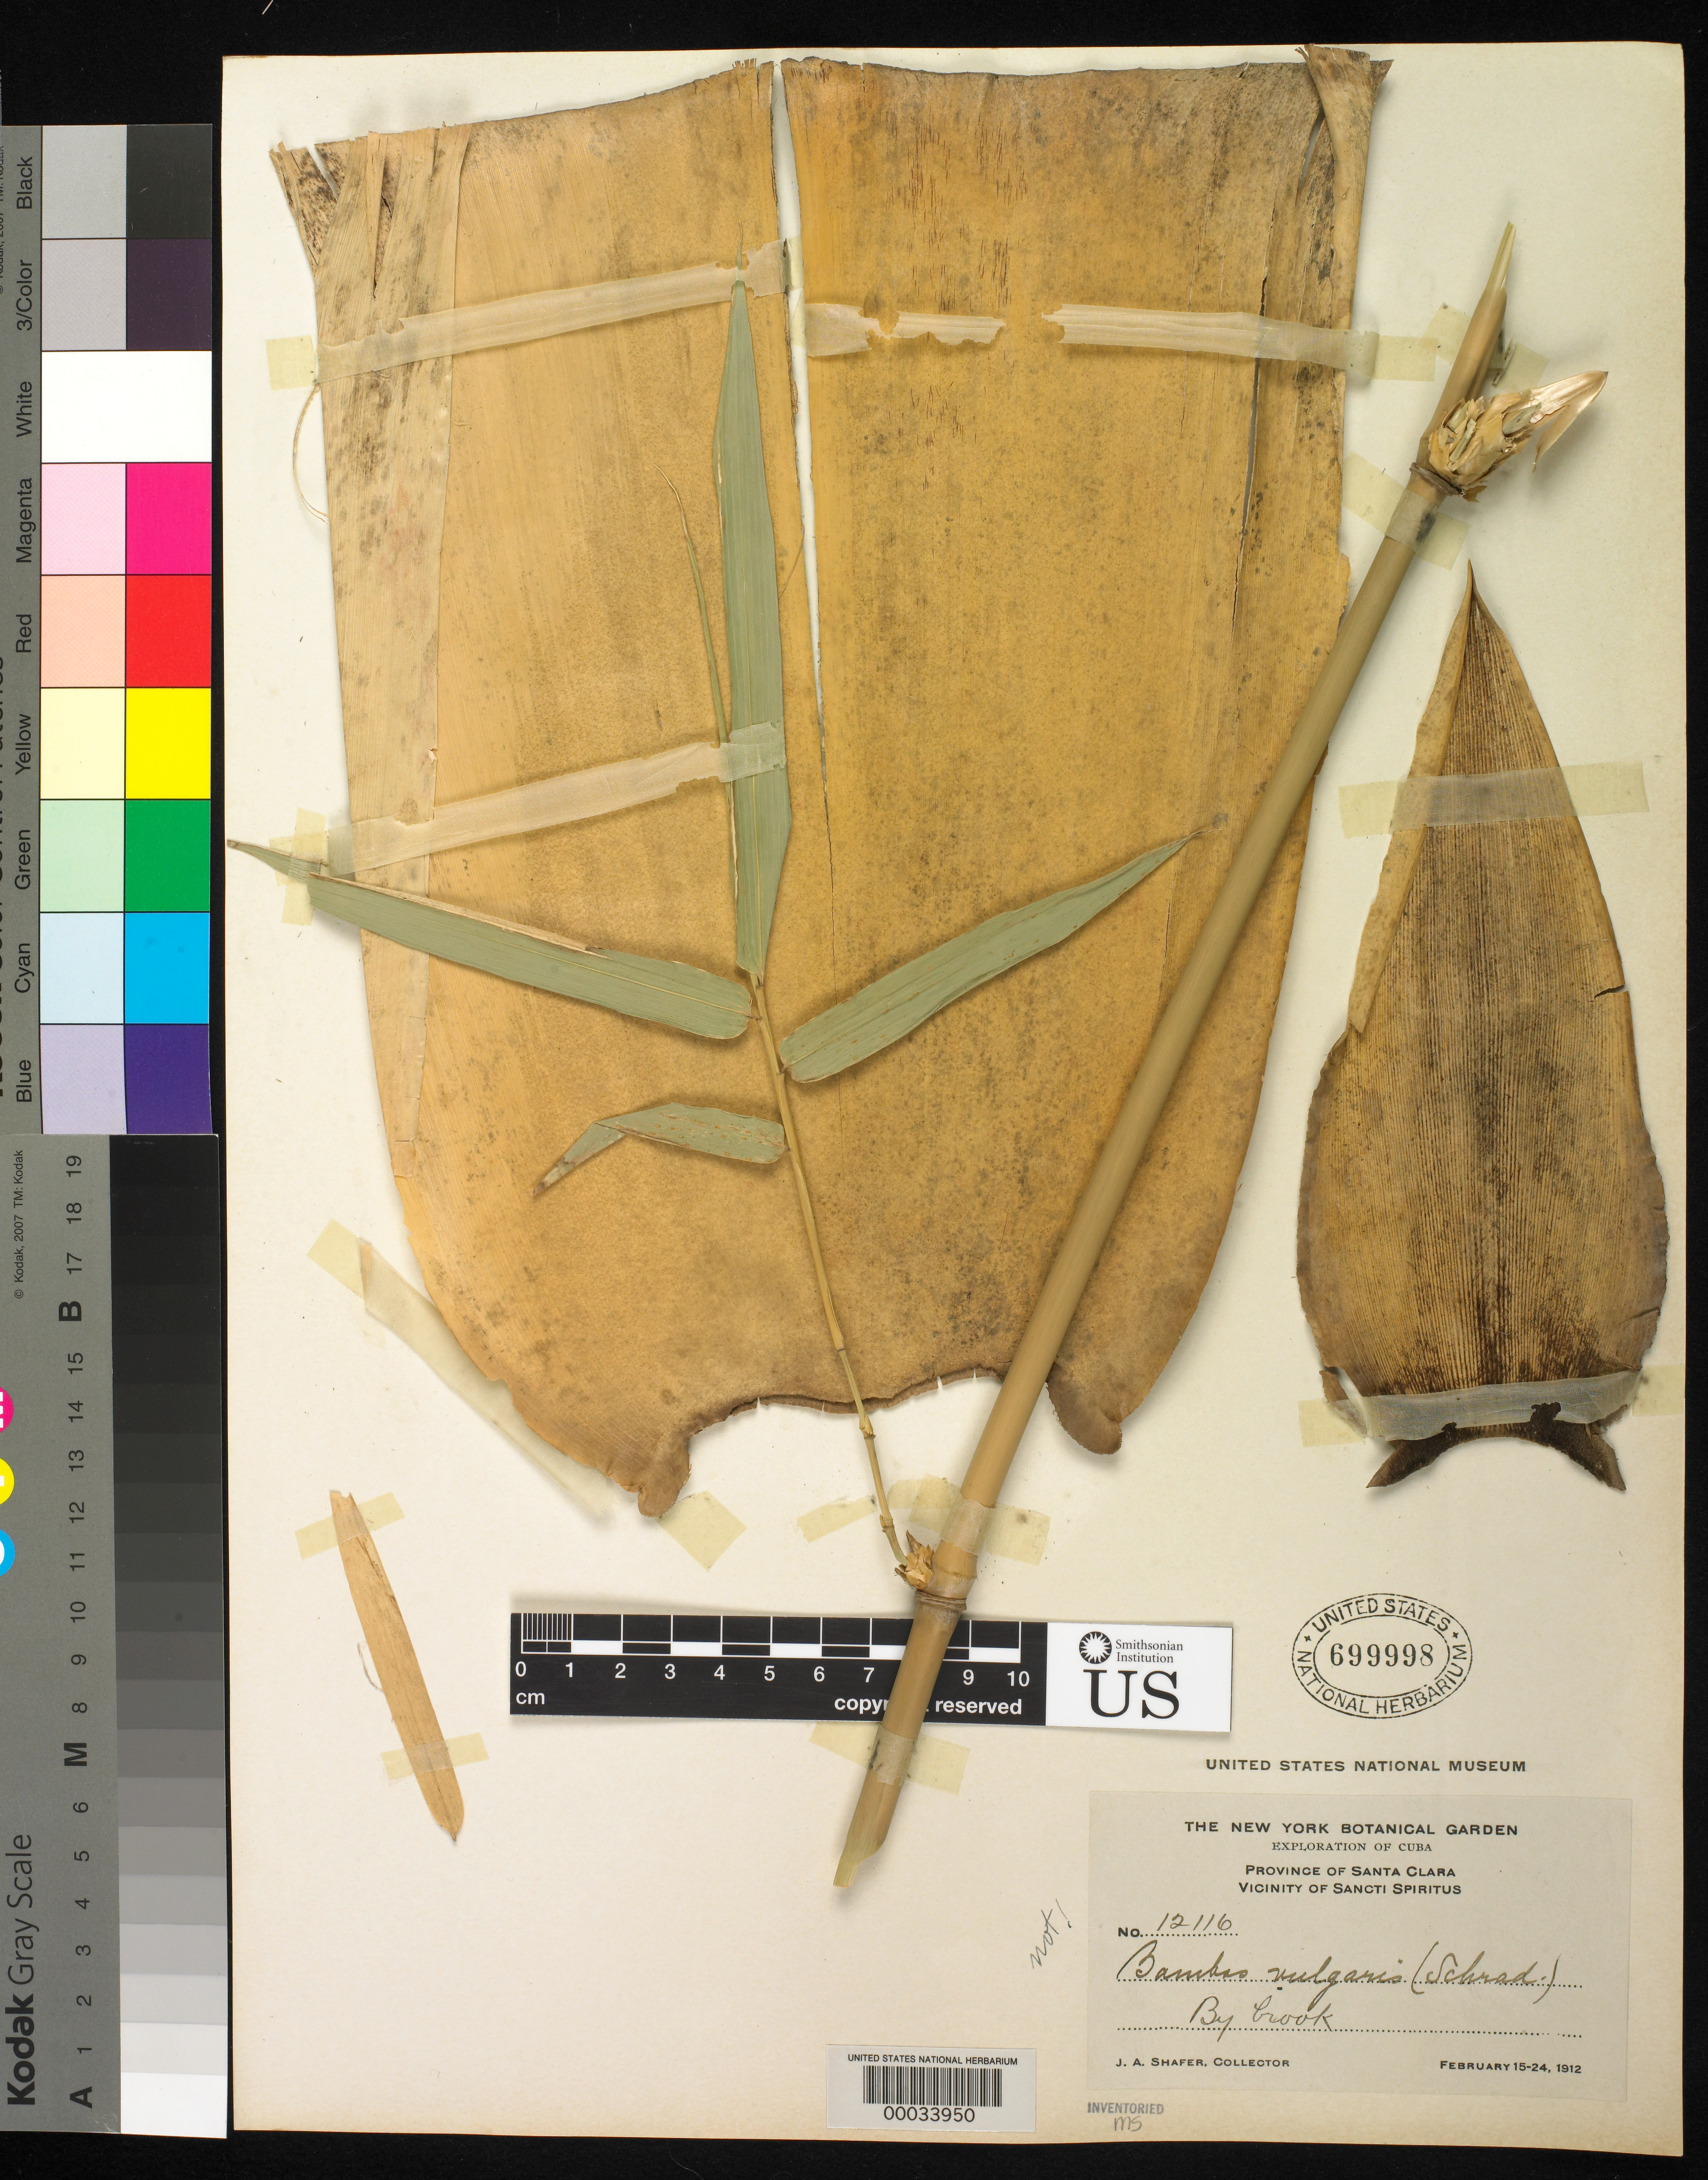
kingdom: Plantae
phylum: Tracheophyta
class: Liliopsida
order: Poales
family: Poaceae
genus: Bambusa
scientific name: Bambusa vulgaris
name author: Schrad. ex J.C. Wendl.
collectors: J. A. Shafer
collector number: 12116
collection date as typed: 15 Feb 1912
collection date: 1912-02-15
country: Cuba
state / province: Las Villas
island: Greater Antilles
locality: Sancti spiritus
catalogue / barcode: US 699998